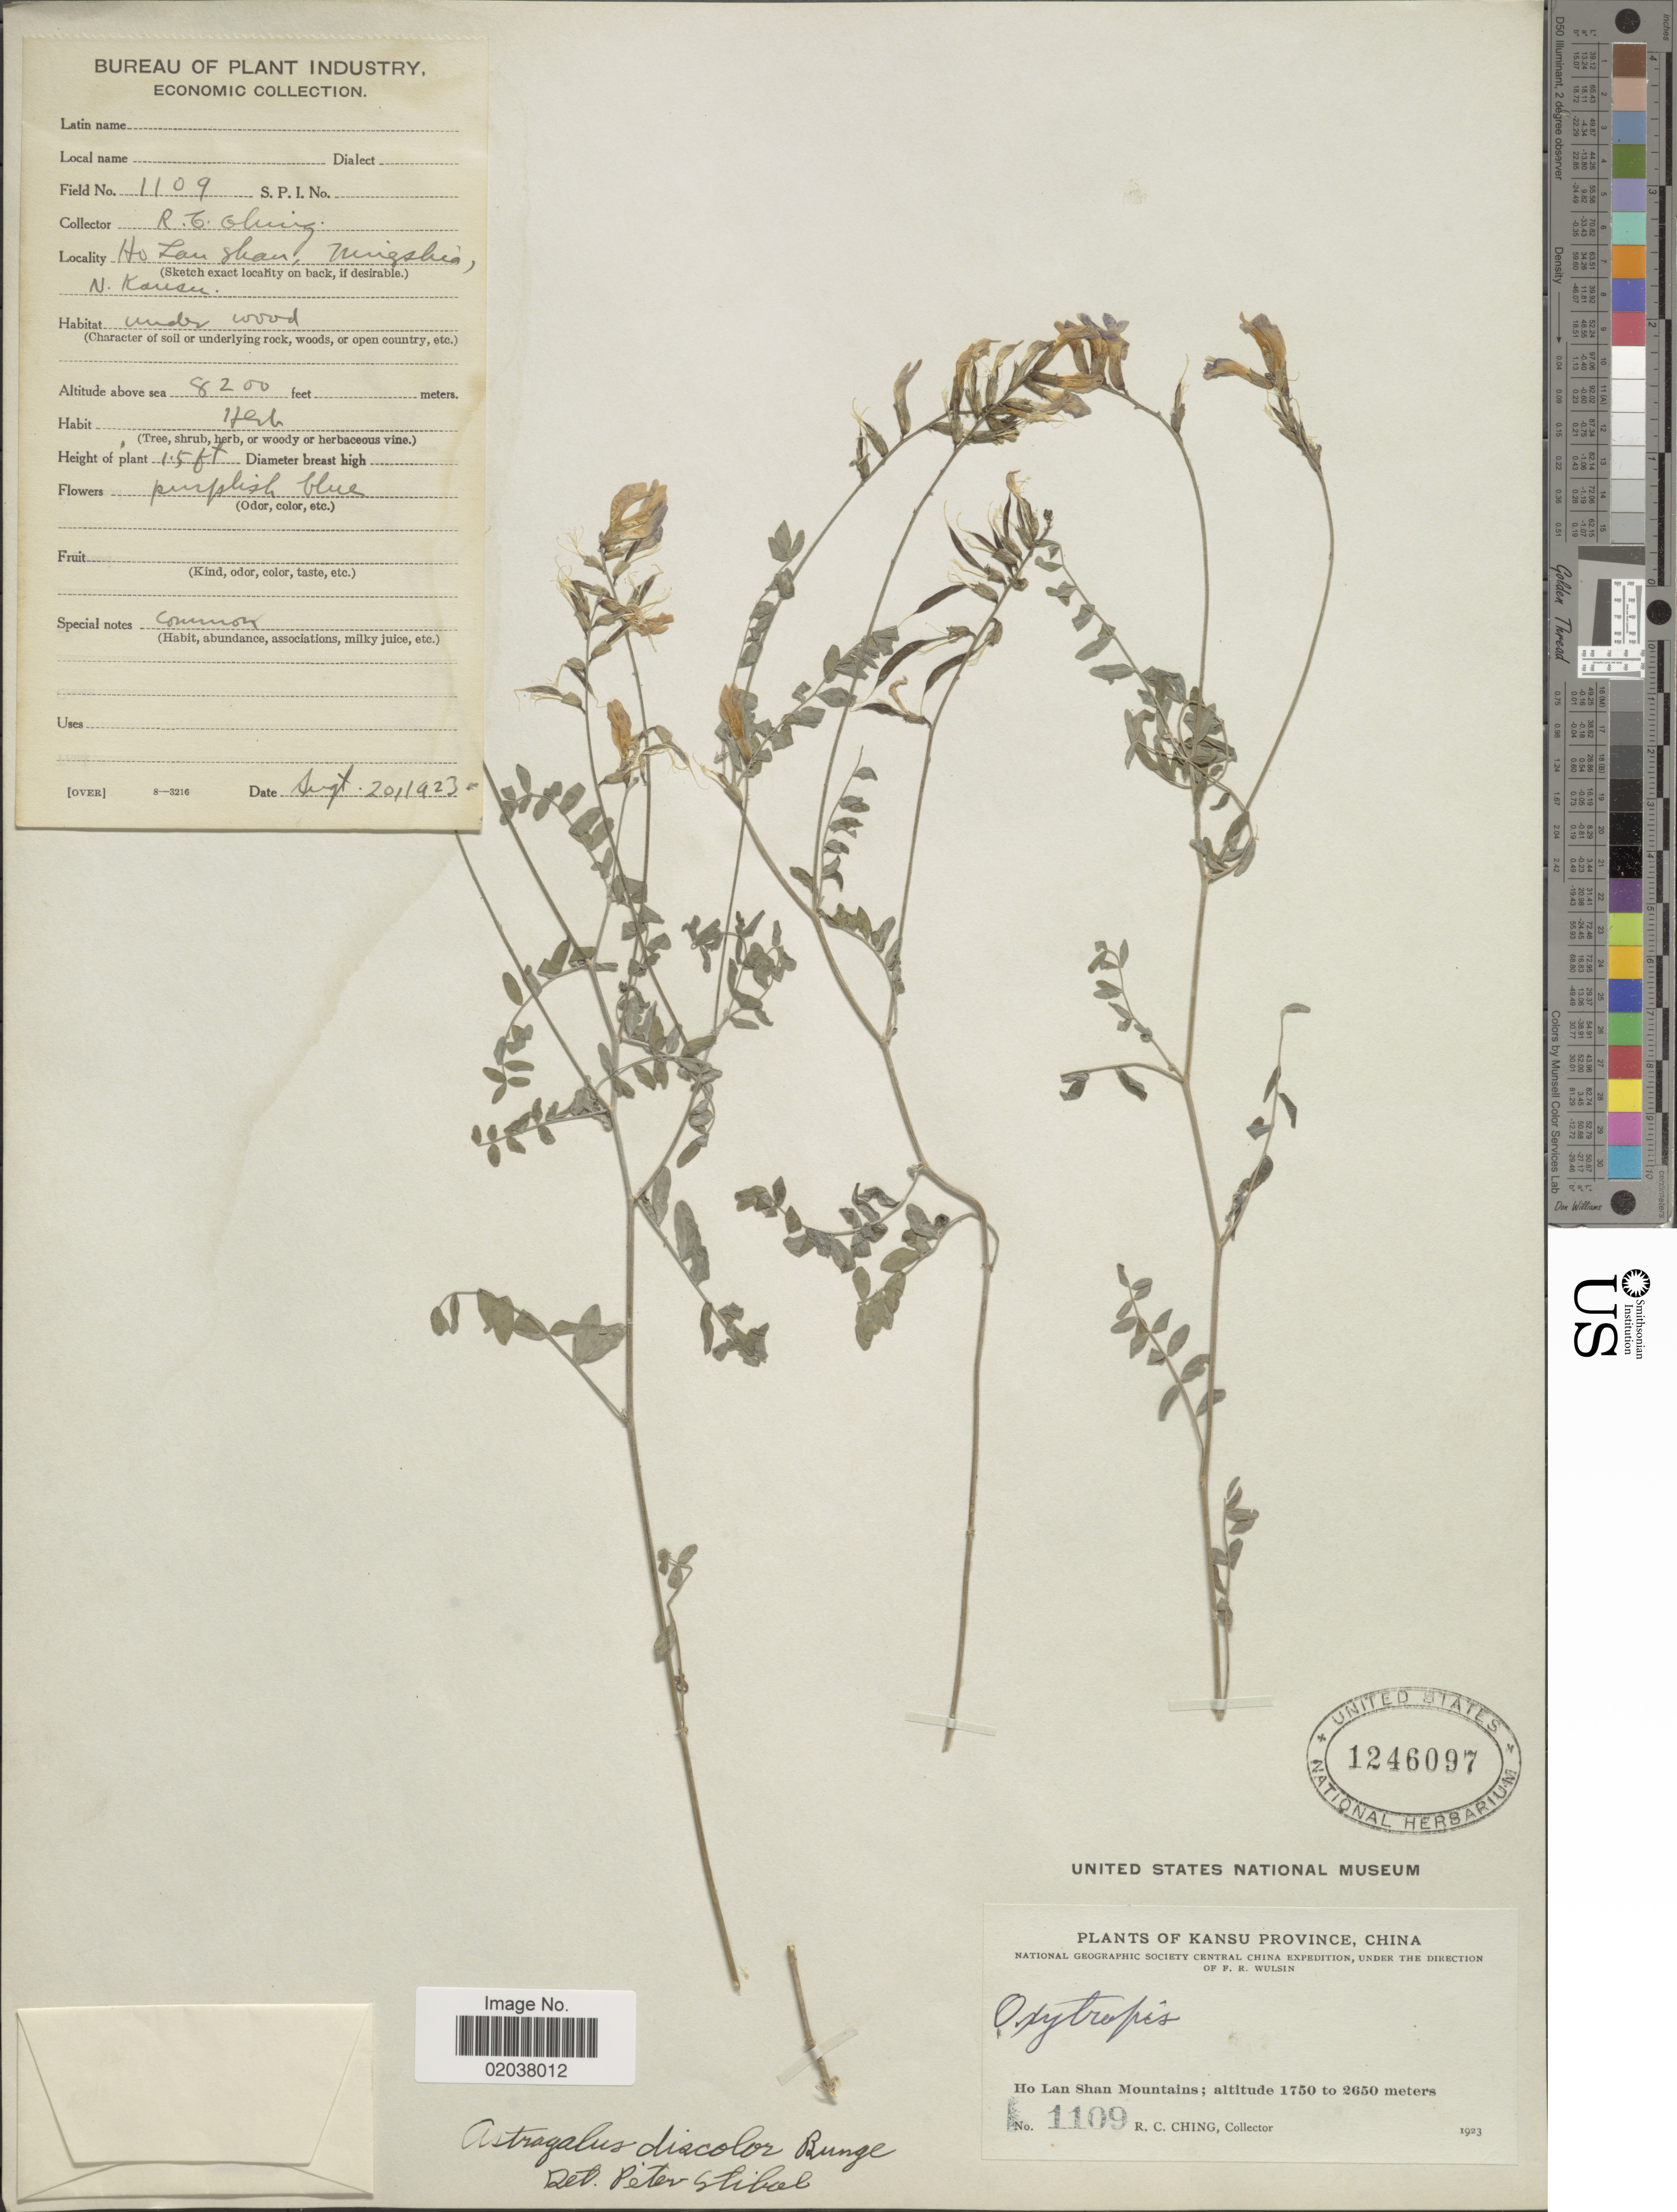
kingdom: Plantae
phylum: Tracheophyta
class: Magnoliopsida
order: Fabales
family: Fabaceae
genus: Astragalus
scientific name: Astragalus discolor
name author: Bunge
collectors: R. C. Ching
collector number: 1109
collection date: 1923-09-20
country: China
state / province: Gansu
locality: Kansu Province. Ho Lan Shan Mountains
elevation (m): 1750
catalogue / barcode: US 1246097